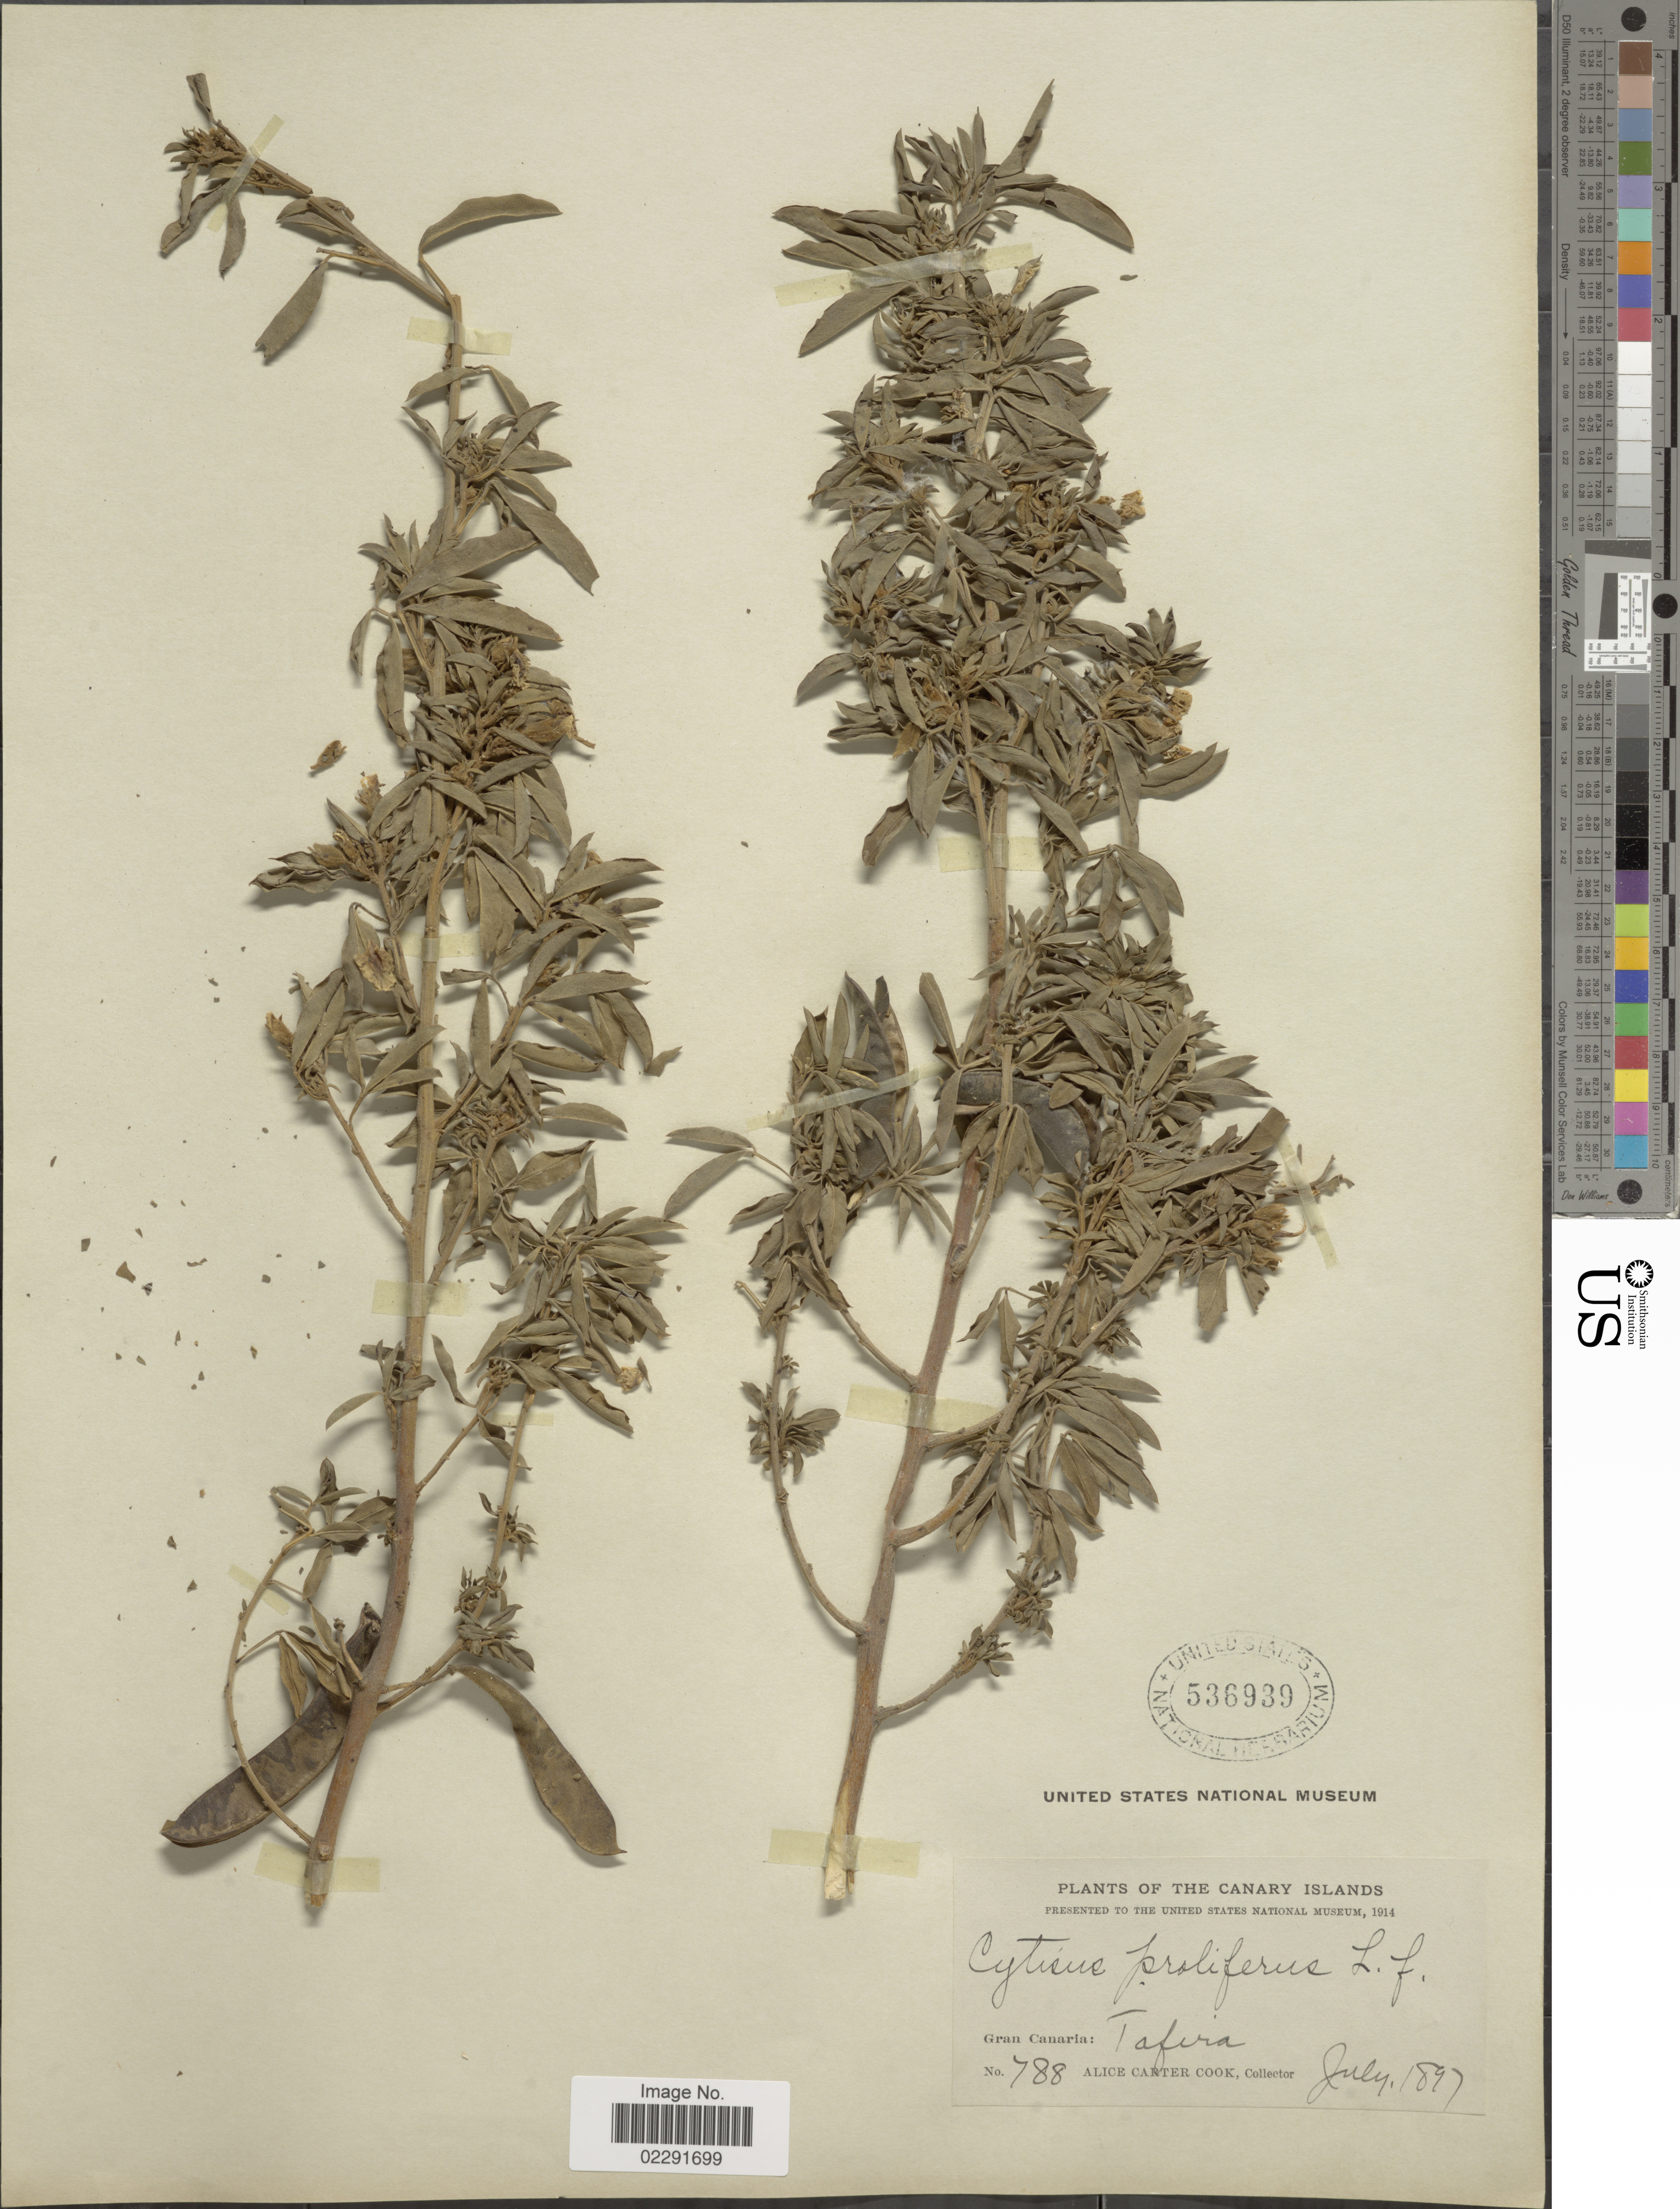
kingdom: Plantae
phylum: Tracheophyta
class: Magnoliopsida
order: Fabales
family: Fabaceae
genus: Cytisus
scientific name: Cytisus prolifer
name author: L. f.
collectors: Alice C. Cook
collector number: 788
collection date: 1897-07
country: Spain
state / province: Canarias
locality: Gran Canaria: Tafira.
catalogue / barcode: US 536939